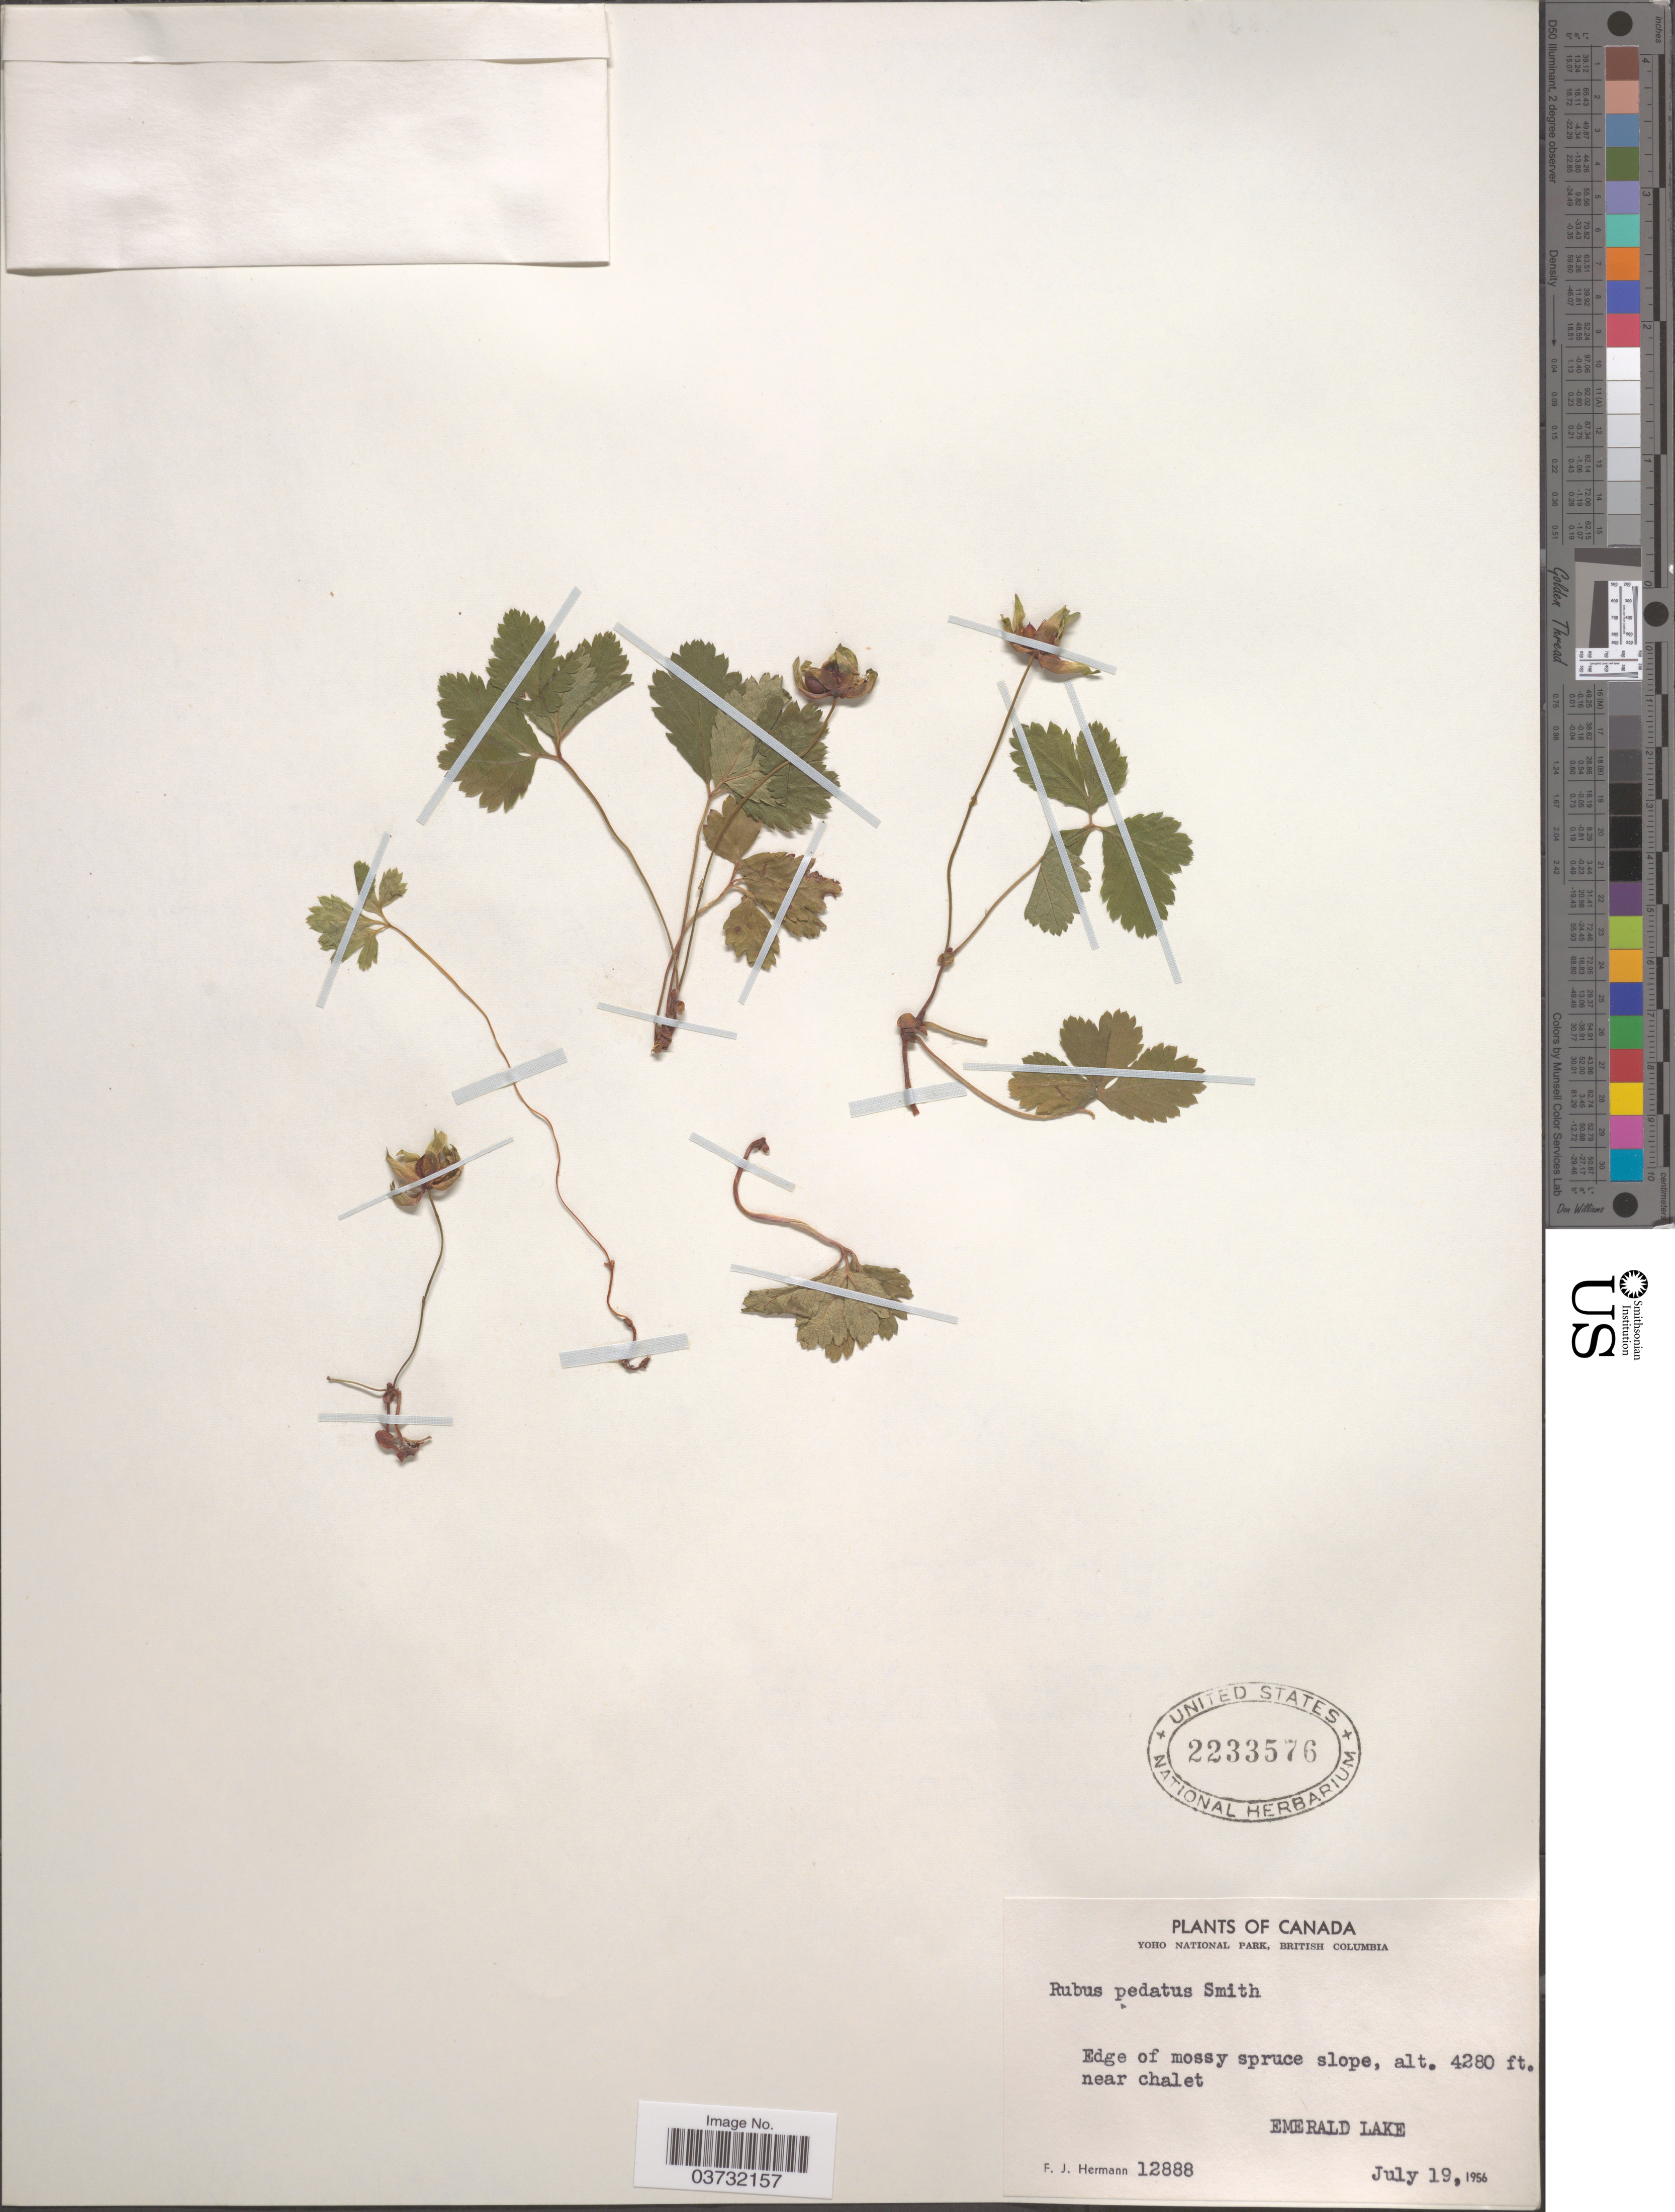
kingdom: Plantae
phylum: Tracheophyta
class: Magnoliopsida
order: Rosales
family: Rosaceae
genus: Rubus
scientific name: Rubus pedatus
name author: Sm.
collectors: F. J. Hermann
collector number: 12888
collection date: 1956-07-19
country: Canada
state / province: British Columbia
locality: Yoho National Park. Near chalet Emerald Lake.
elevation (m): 1305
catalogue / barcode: US 2233576